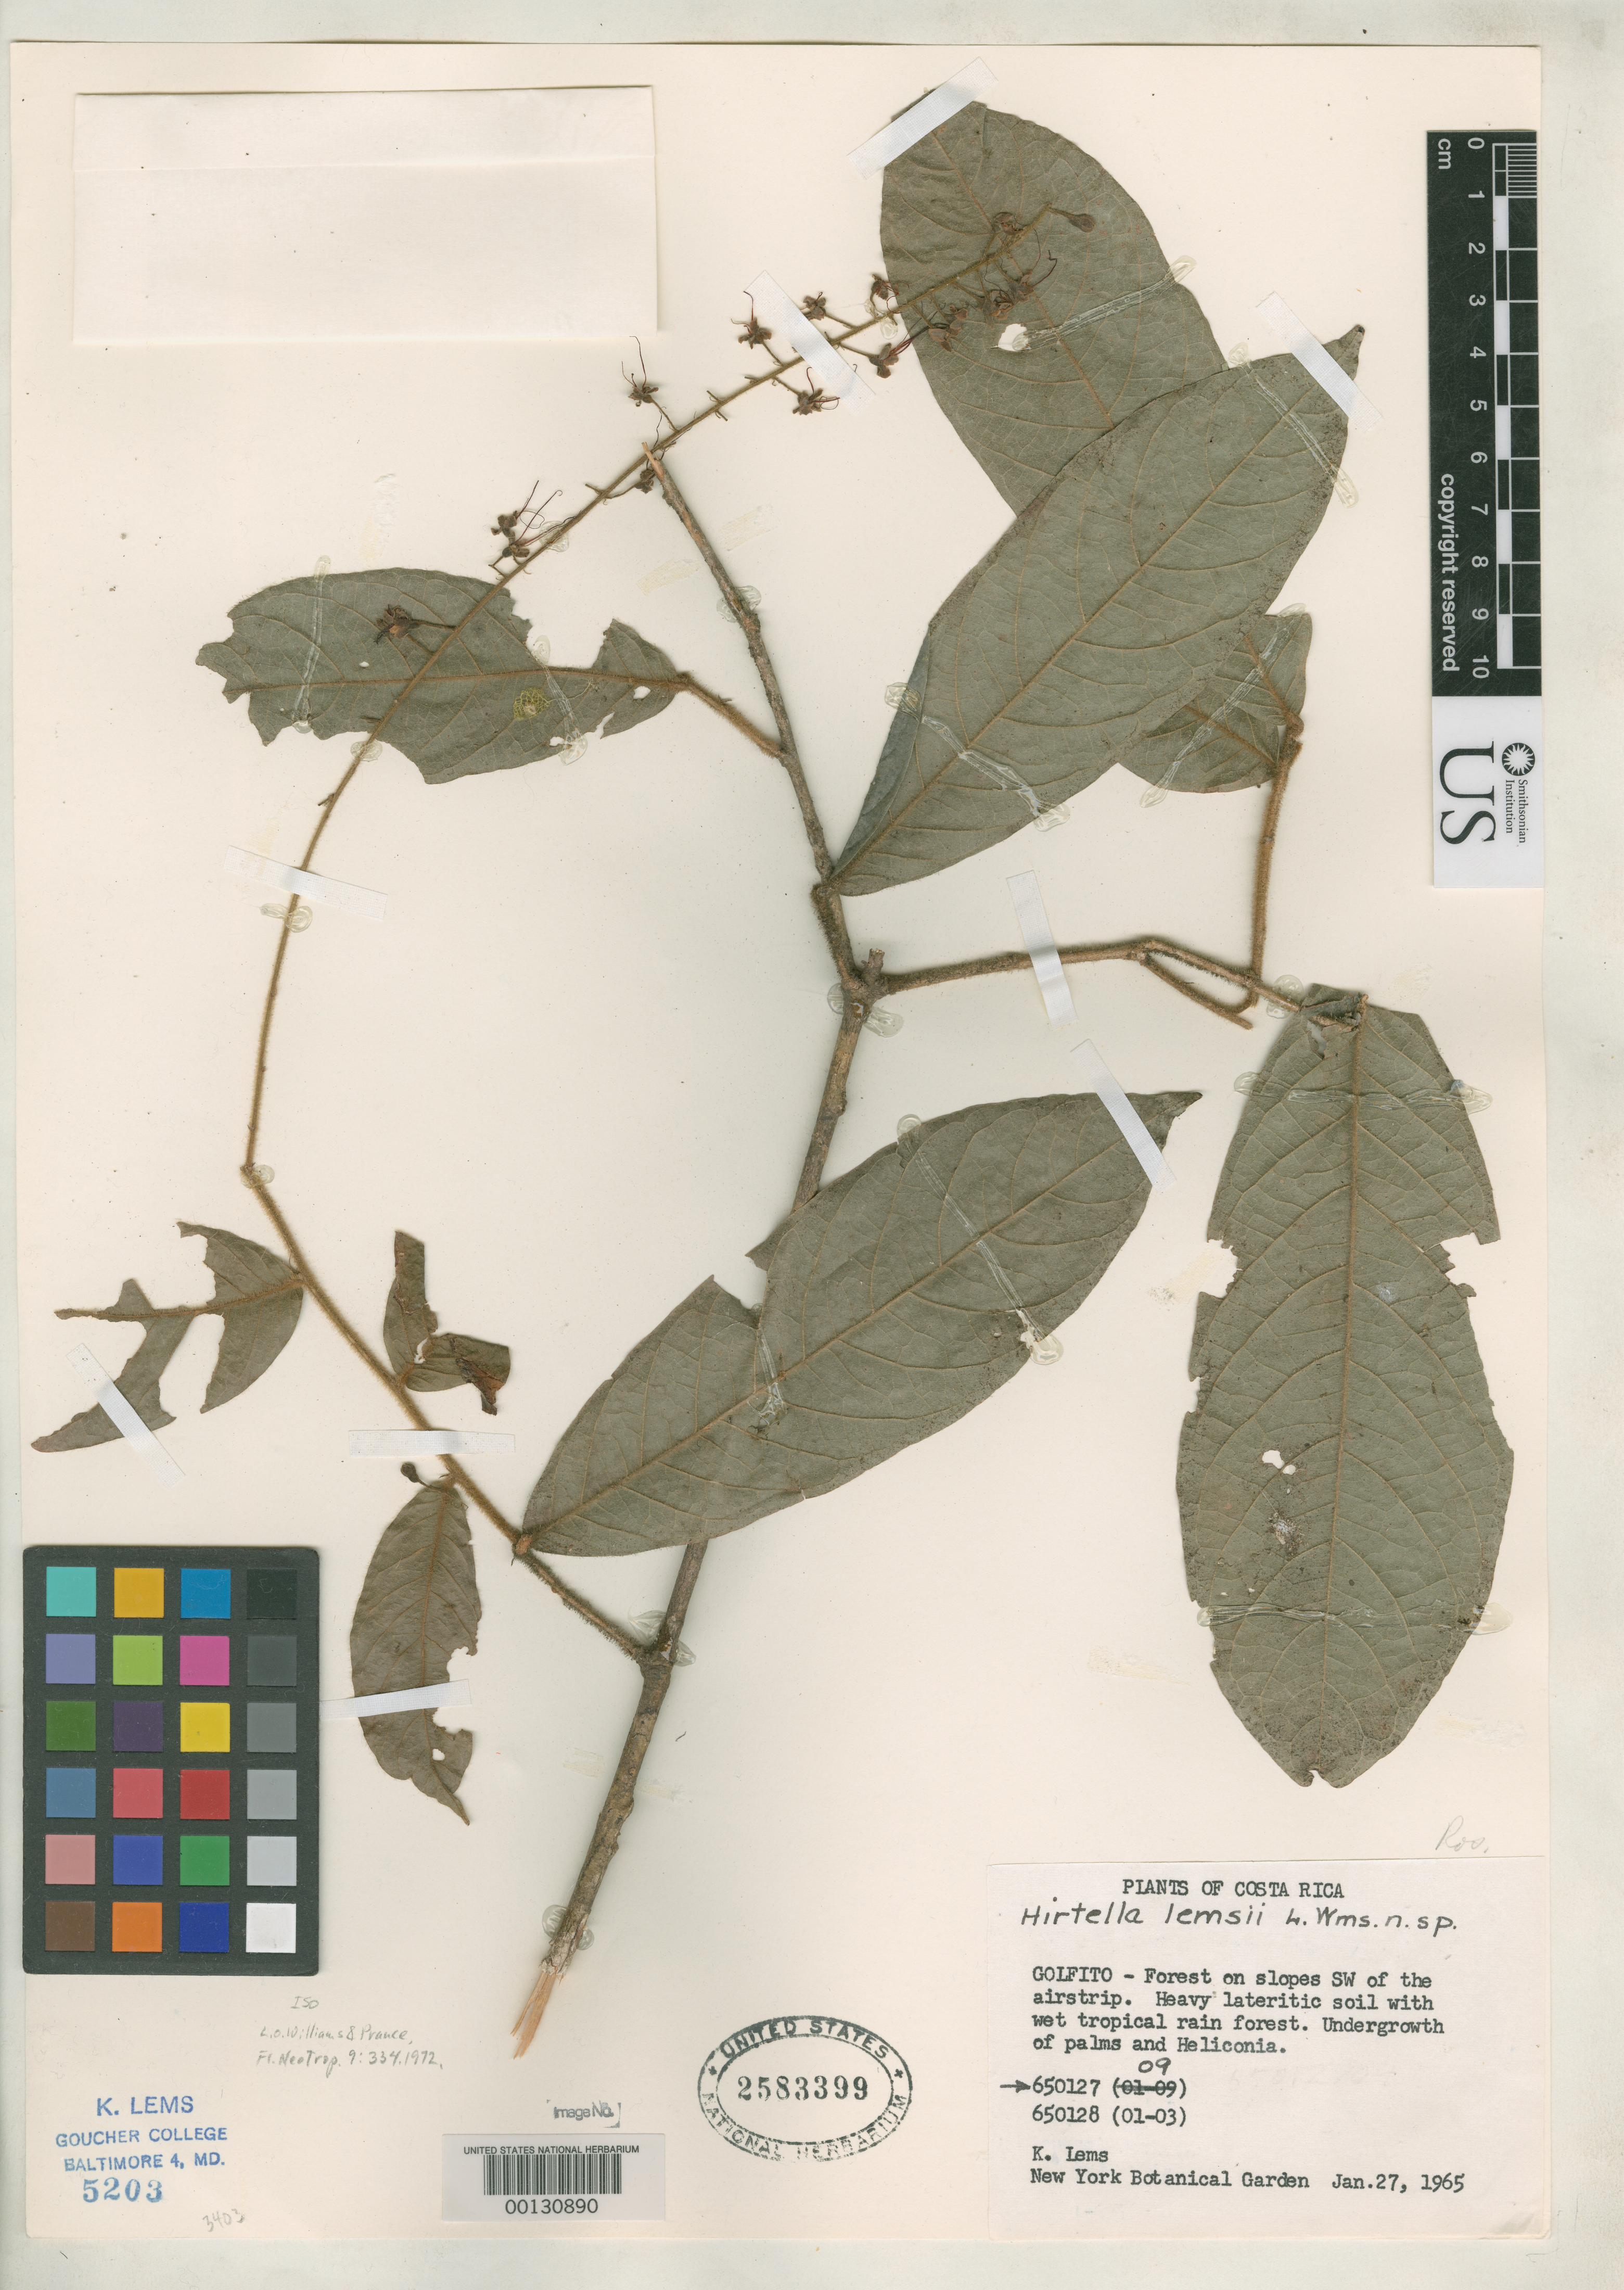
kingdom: Plantae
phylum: Tracheophyta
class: Magnoliopsida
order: Malpighiales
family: Chrysobalanaceae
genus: Hirtella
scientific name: Hirtella lemsii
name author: L.O. Williams & Prance in Prance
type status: Isotype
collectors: K. Lems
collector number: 650127-09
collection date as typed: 27 Jan 1965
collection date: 1965-01-27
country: Costa Rica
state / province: Puntarenas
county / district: Puntarenas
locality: Golfito.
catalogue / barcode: US 2583399